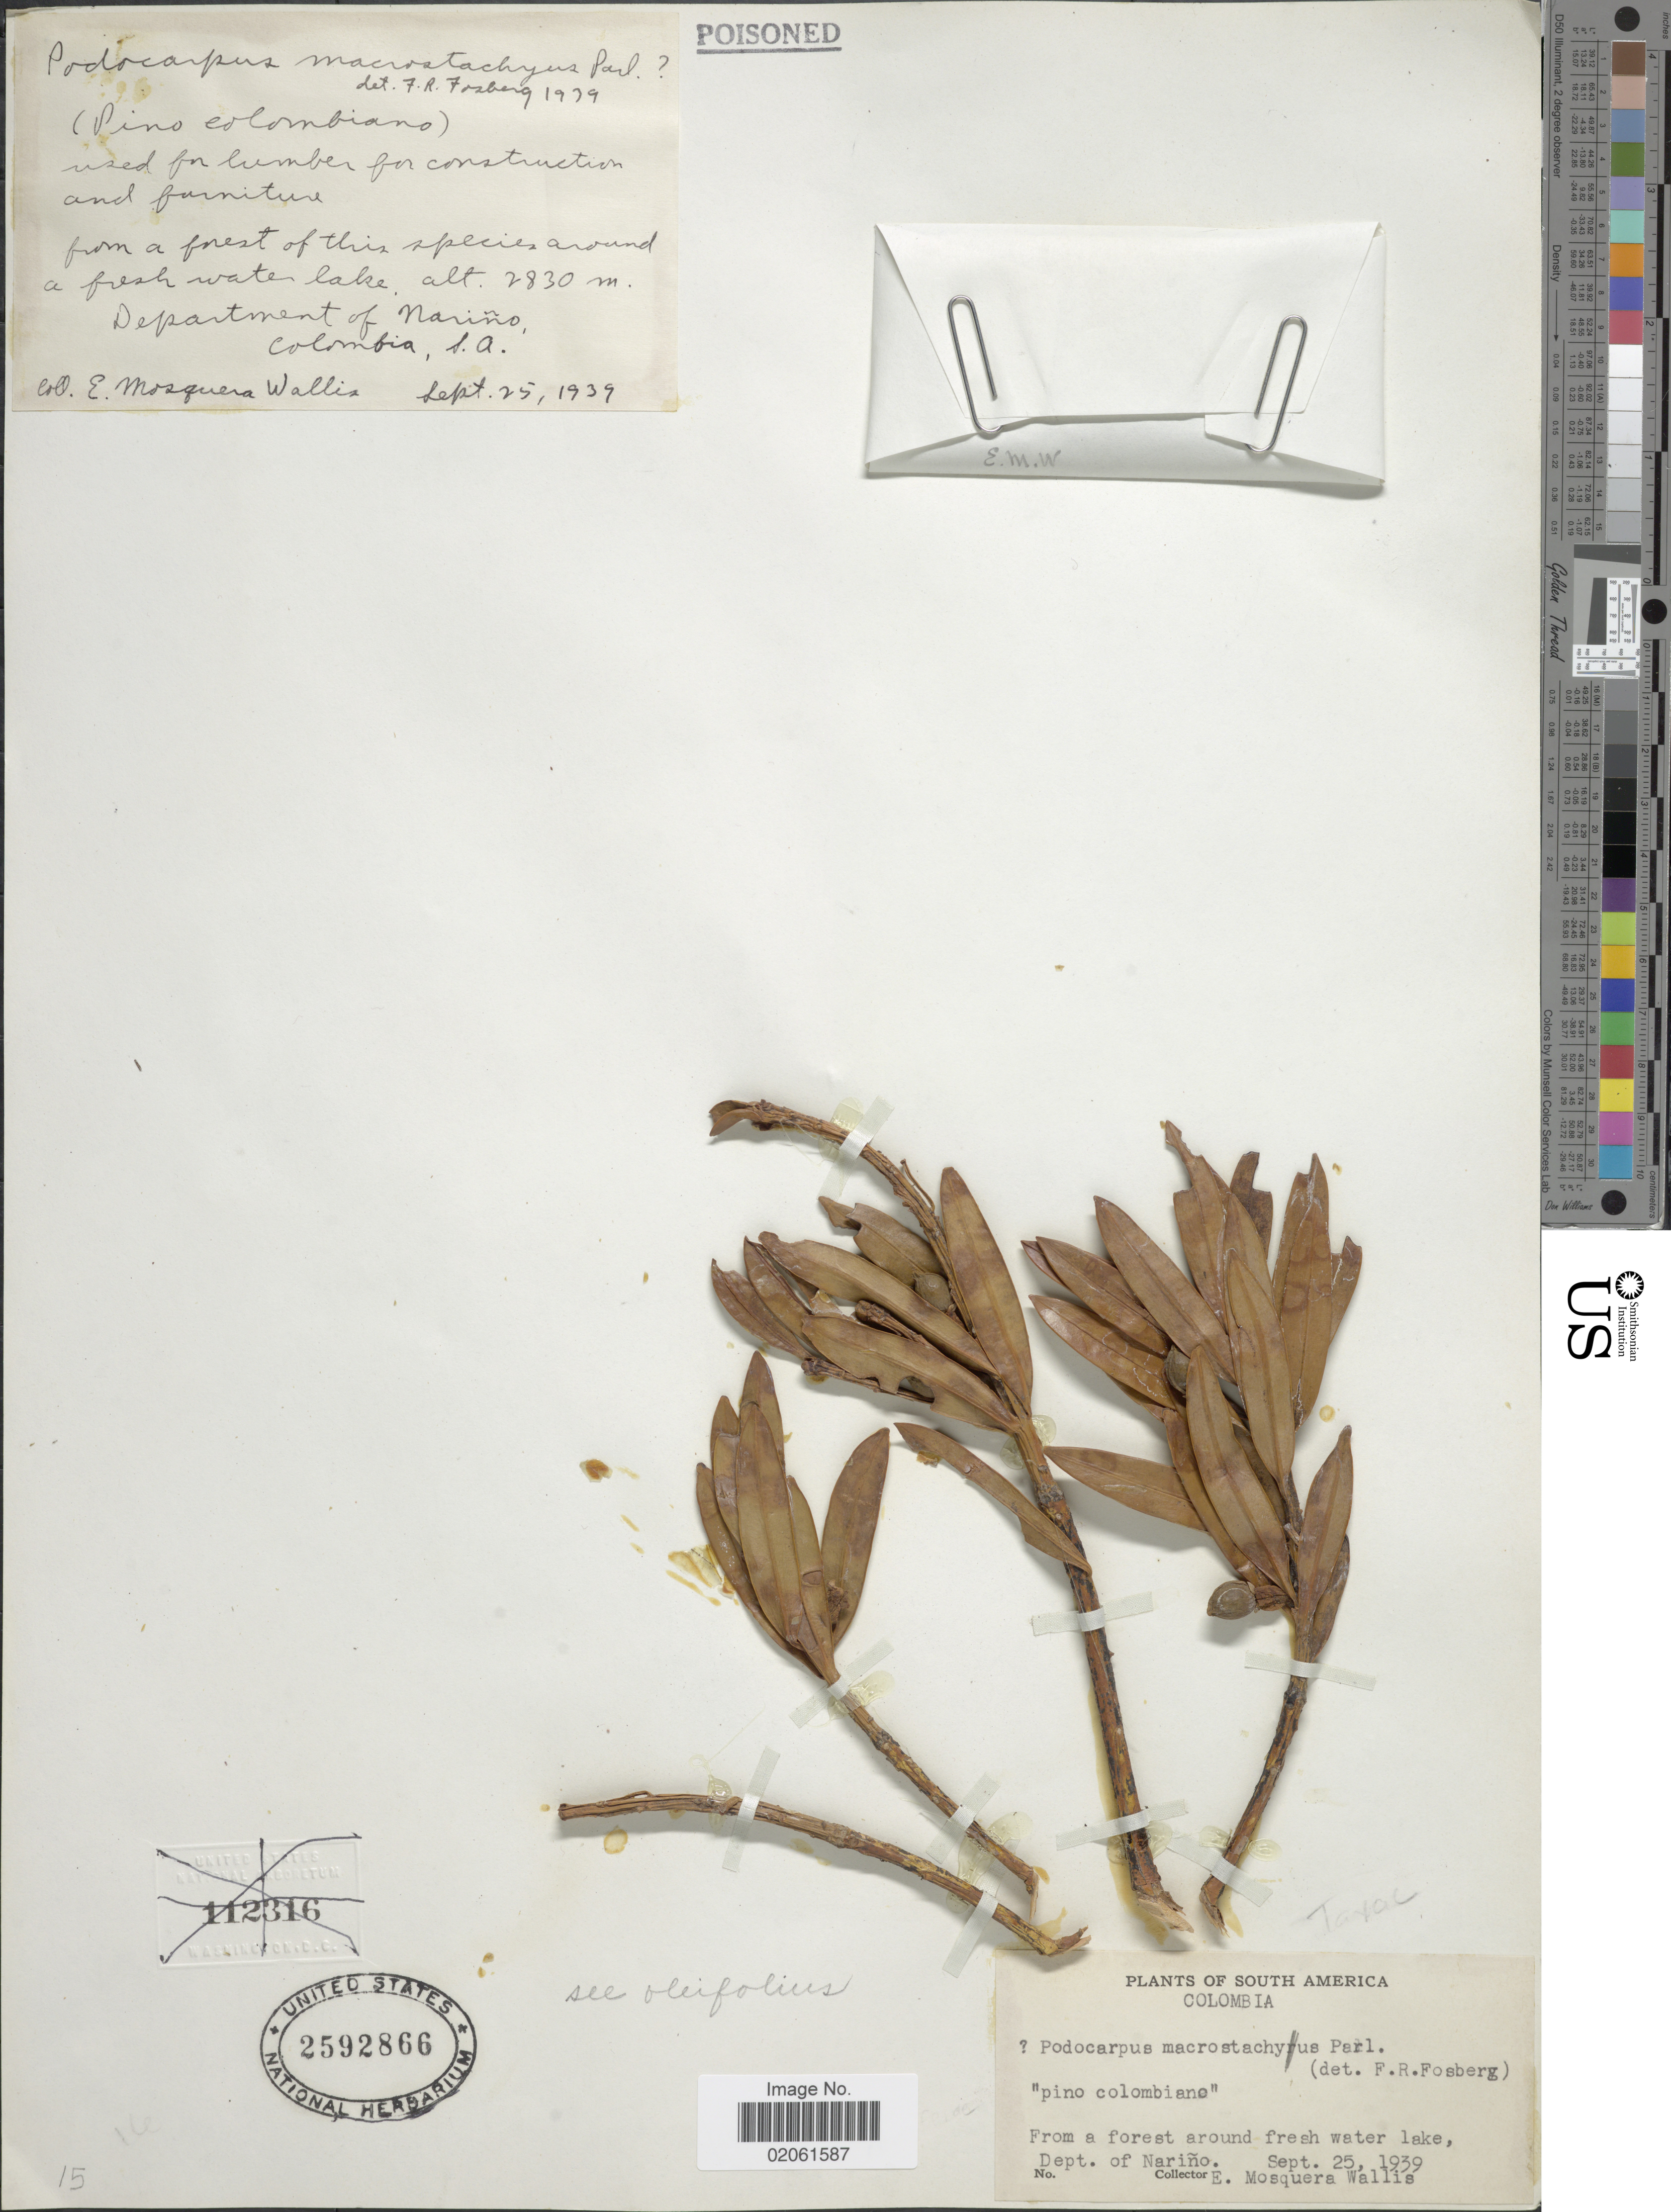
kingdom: Plantae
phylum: Tracheophyta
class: Pinopsida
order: Pinales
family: Podocarpaceae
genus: Podocarpus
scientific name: Podocarpus oleifolius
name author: D. Don ex Lamb.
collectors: E. Wallis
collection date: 1939-09-25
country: Colombia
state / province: Nariño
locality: From a forest around fresh water lake, Dept. of Narino.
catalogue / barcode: US 2592866